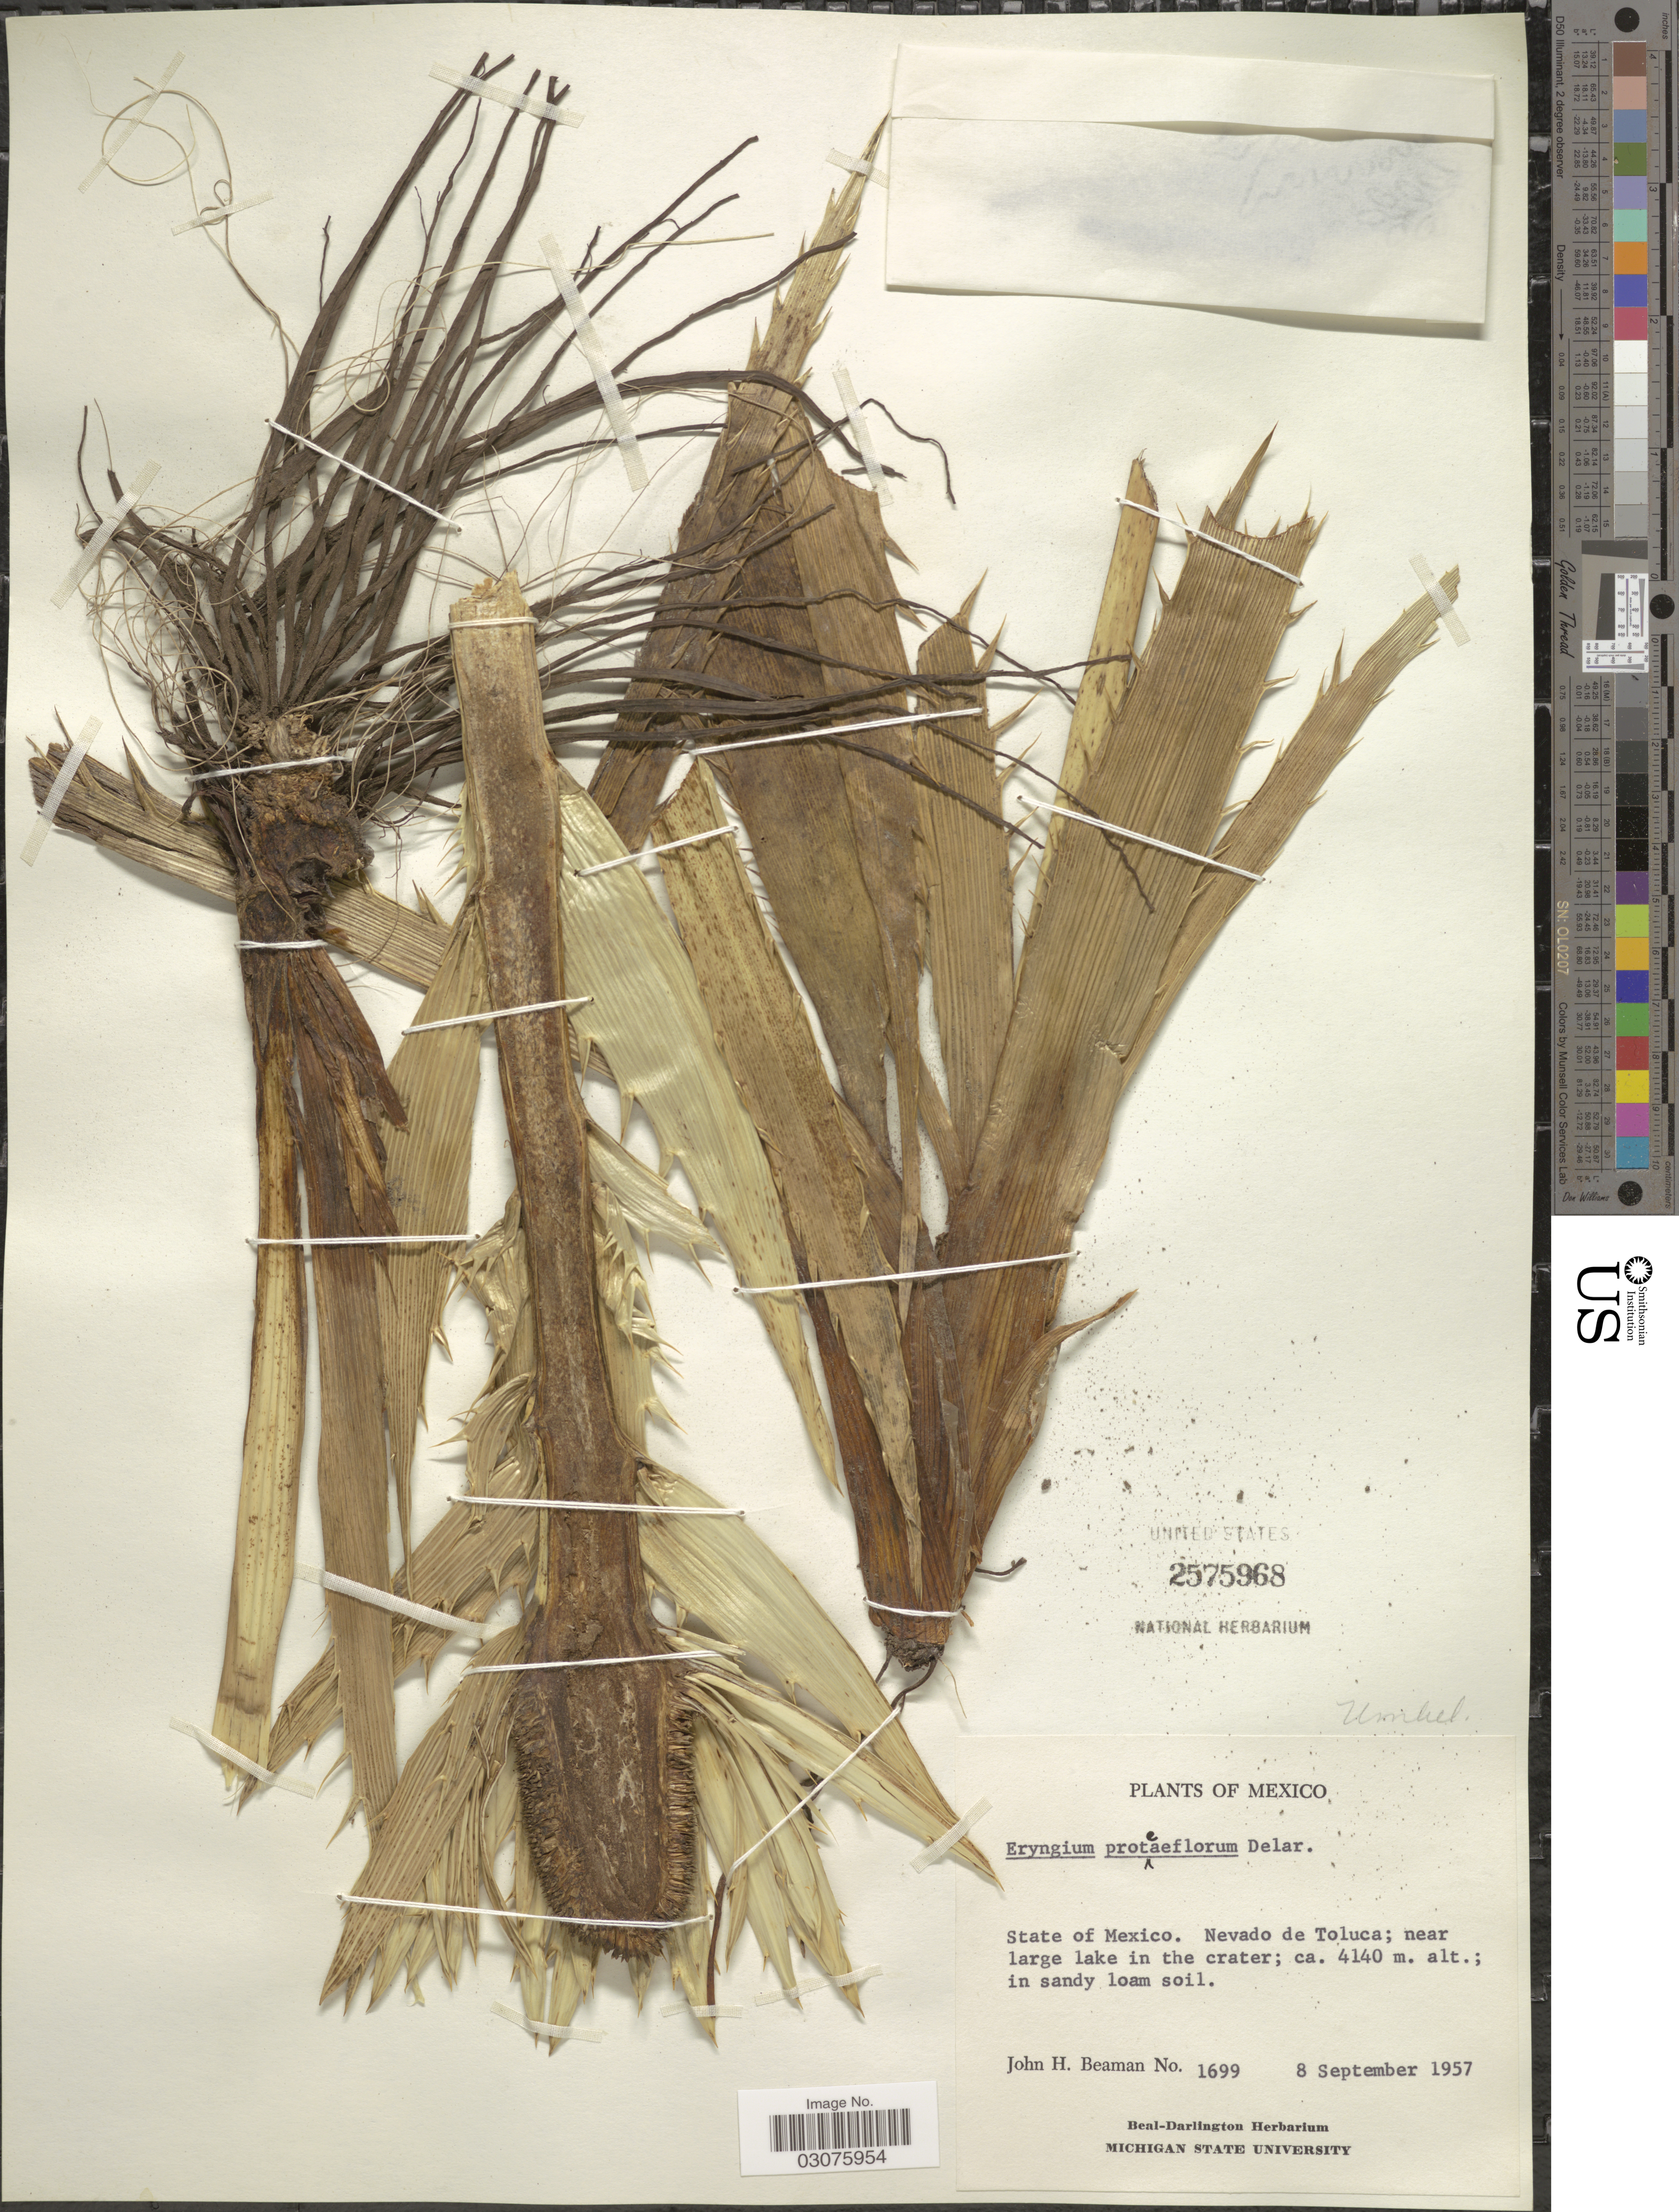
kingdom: Plantae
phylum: Tracheophyta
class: Magnoliopsida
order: Apiales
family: Apiaceae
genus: Eryngium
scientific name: Eryngium proteiflorum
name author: F. Delaroche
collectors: J. H. Beaman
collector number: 1699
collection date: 1957-09-08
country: Mexico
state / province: México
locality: State of Mexico. Nevada de Toluca; near large lake in the crater.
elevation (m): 4140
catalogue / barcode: US 2575968